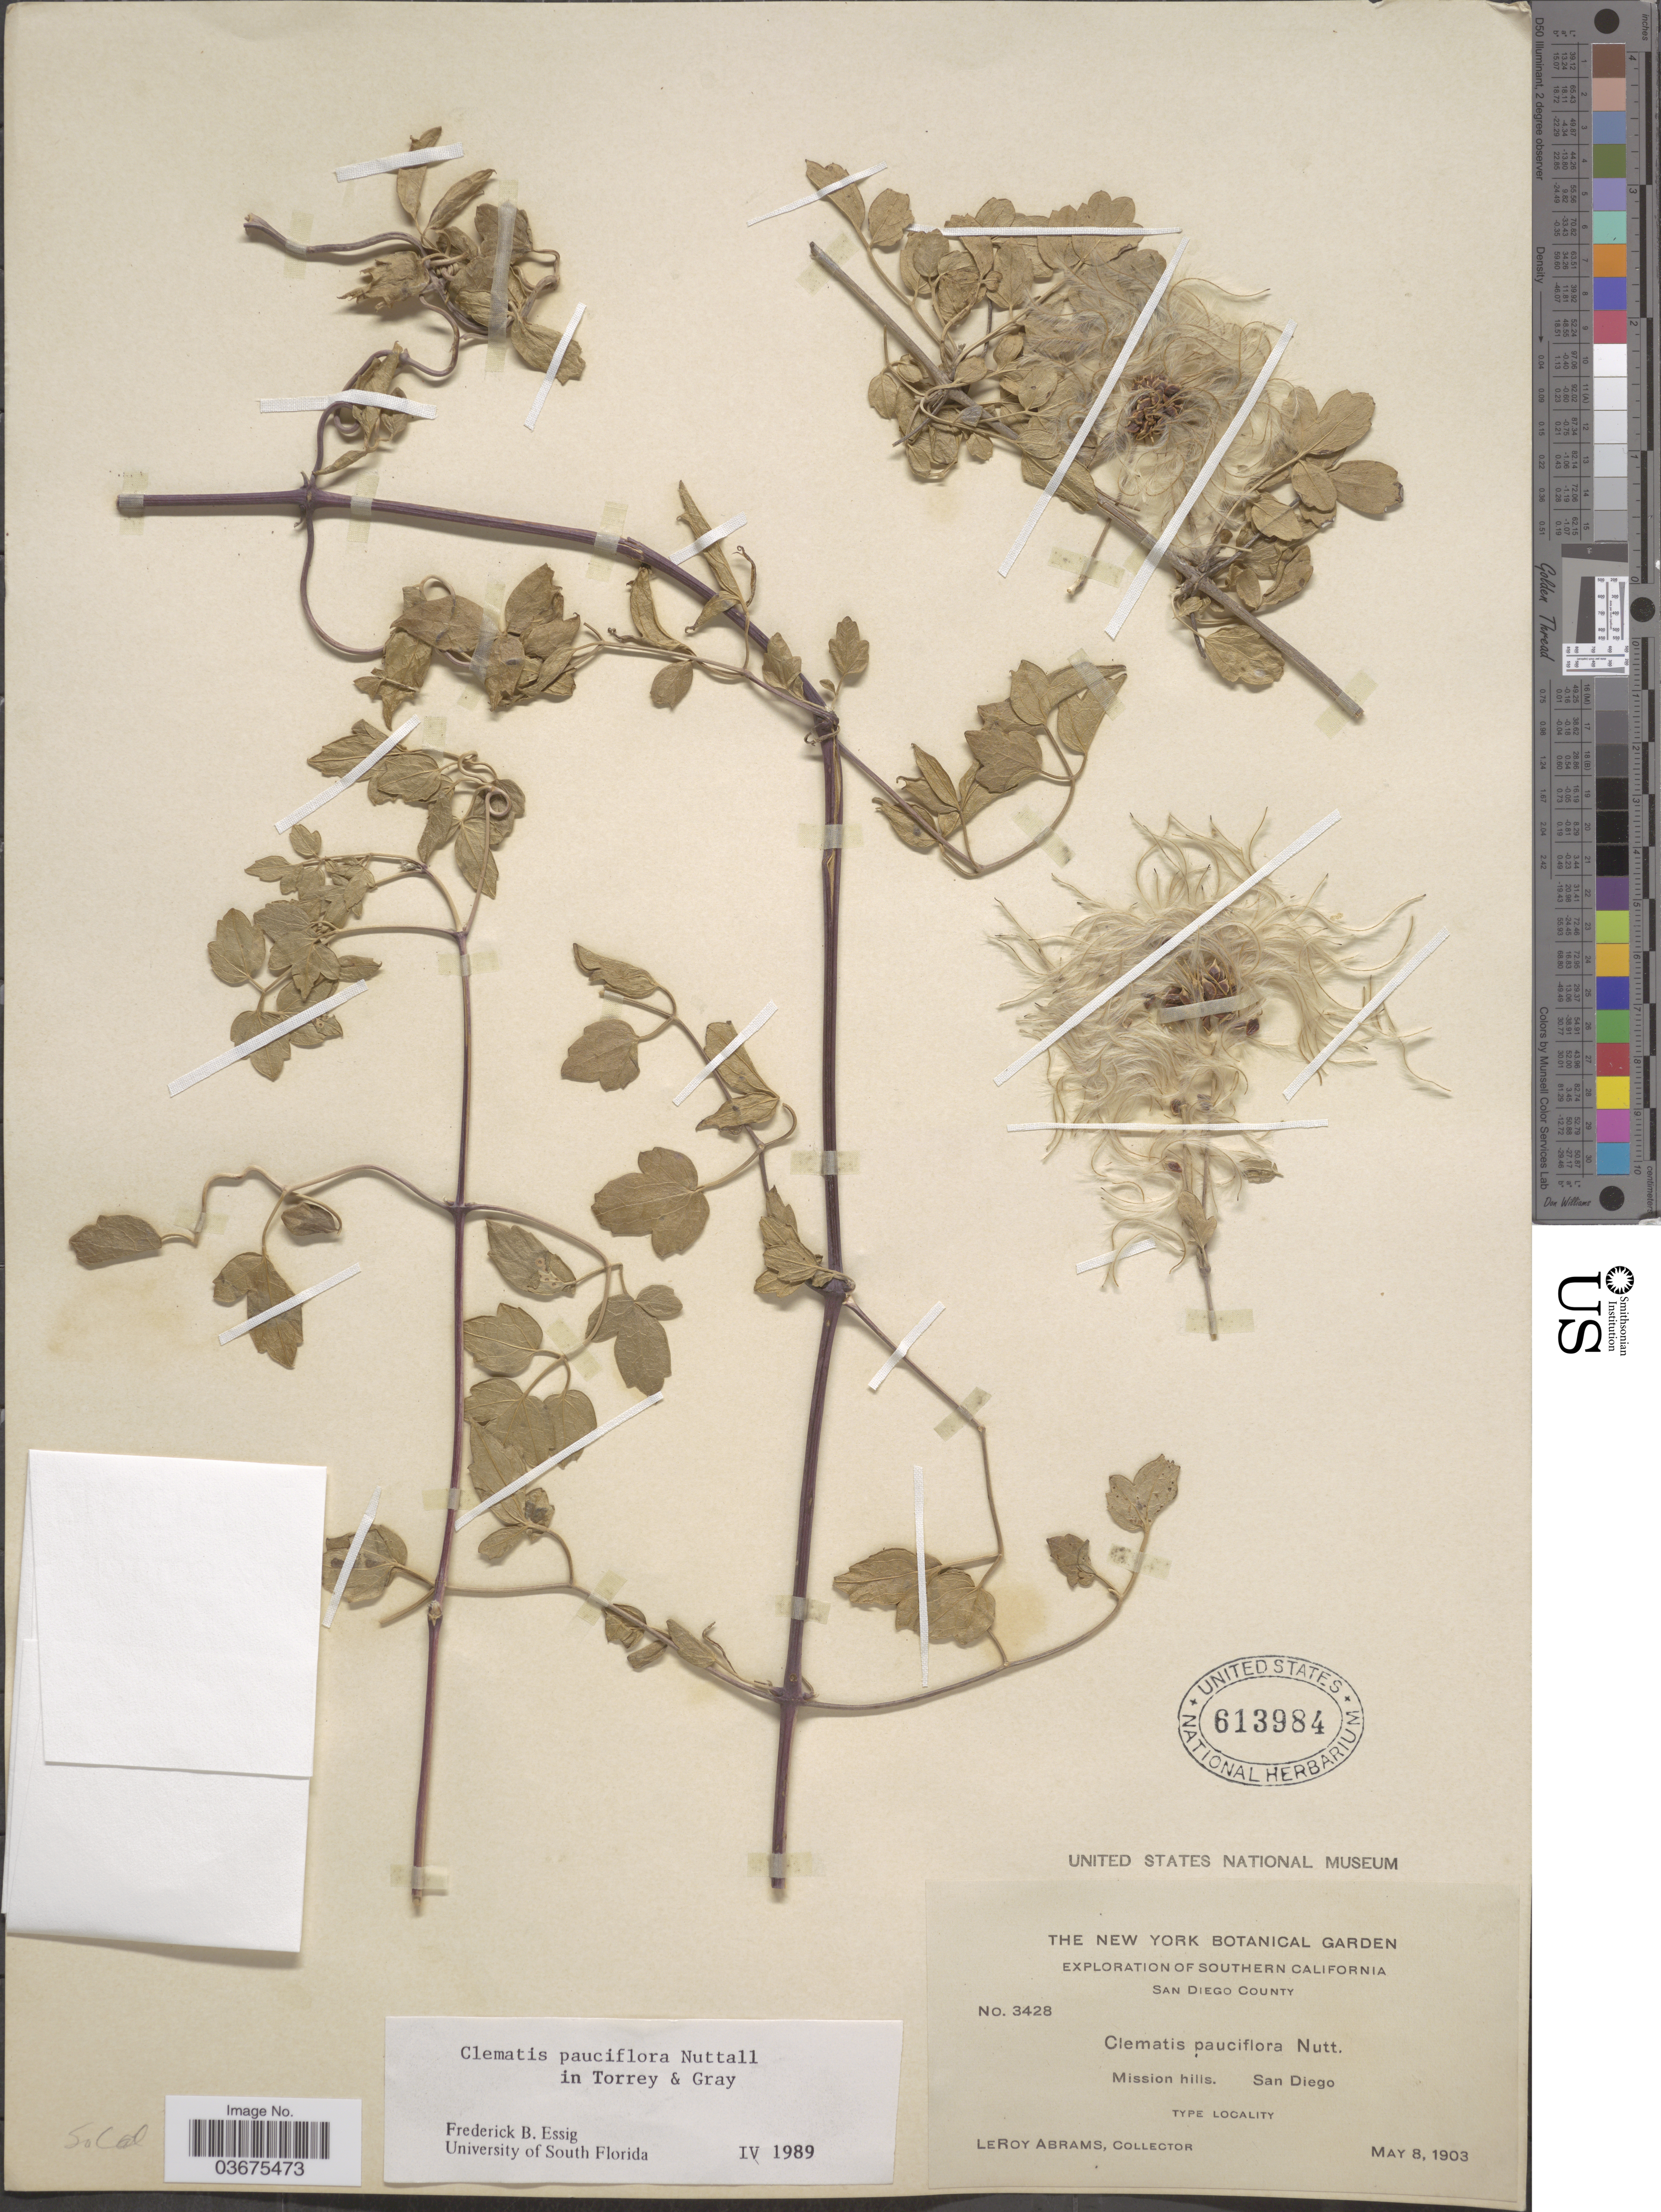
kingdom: Plantae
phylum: Tracheophyta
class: Magnoliopsida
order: Ranunculales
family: Ranunculaceae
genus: Clematis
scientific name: Clematis pauciflora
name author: Nutt. ex Torr. & A. Gray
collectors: L. Abrams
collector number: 3428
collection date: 1903-05-08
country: United States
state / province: California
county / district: San Diego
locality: Southern California. San Diego County. Mission hills. San Diego.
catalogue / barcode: US 613984